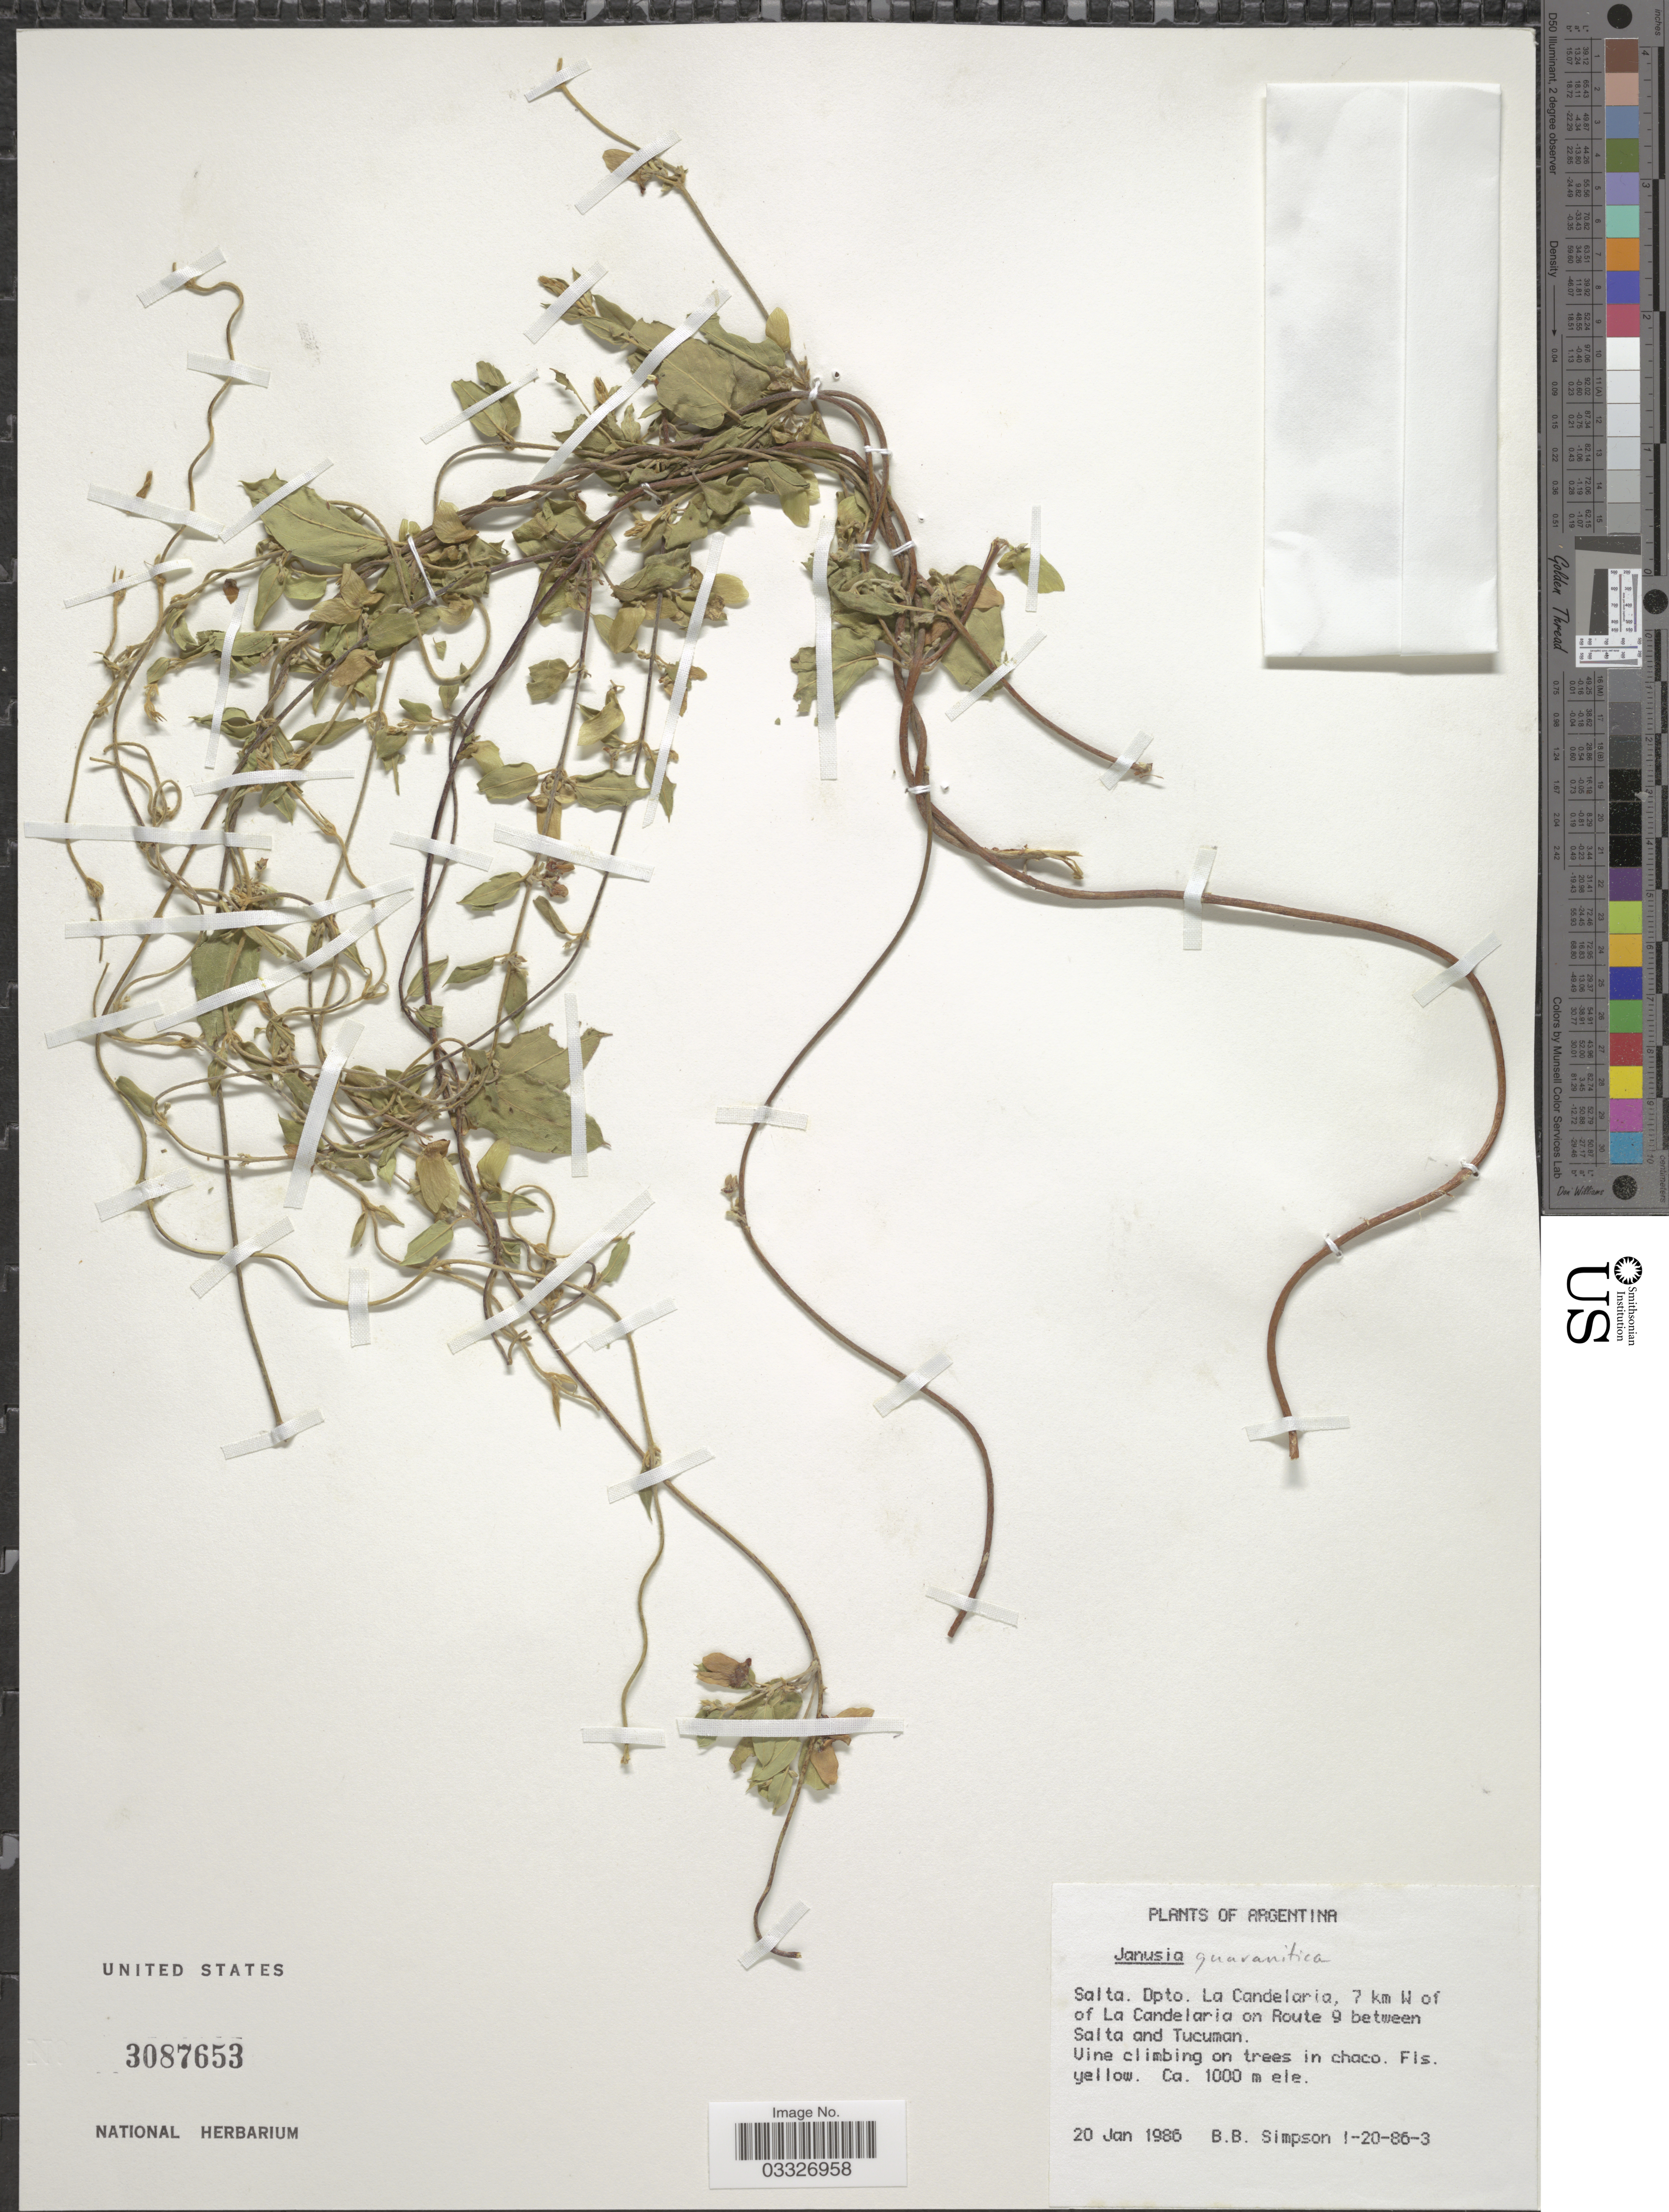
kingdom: Plantae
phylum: Tracheophyta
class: Magnoliopsida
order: Malpighiales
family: Malpighiaceae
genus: Janusia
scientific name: Janusia guaranitica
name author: (A. St.-Hil.) A. Juss.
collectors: B. Simpson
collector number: I-20-86-3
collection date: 1986-01-20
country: Argentina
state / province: Salta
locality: Dpto. La Candelaria, 7 km W of La Candelaria on Route 9 between Salta and Tucuman.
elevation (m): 1000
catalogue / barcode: US 3087653